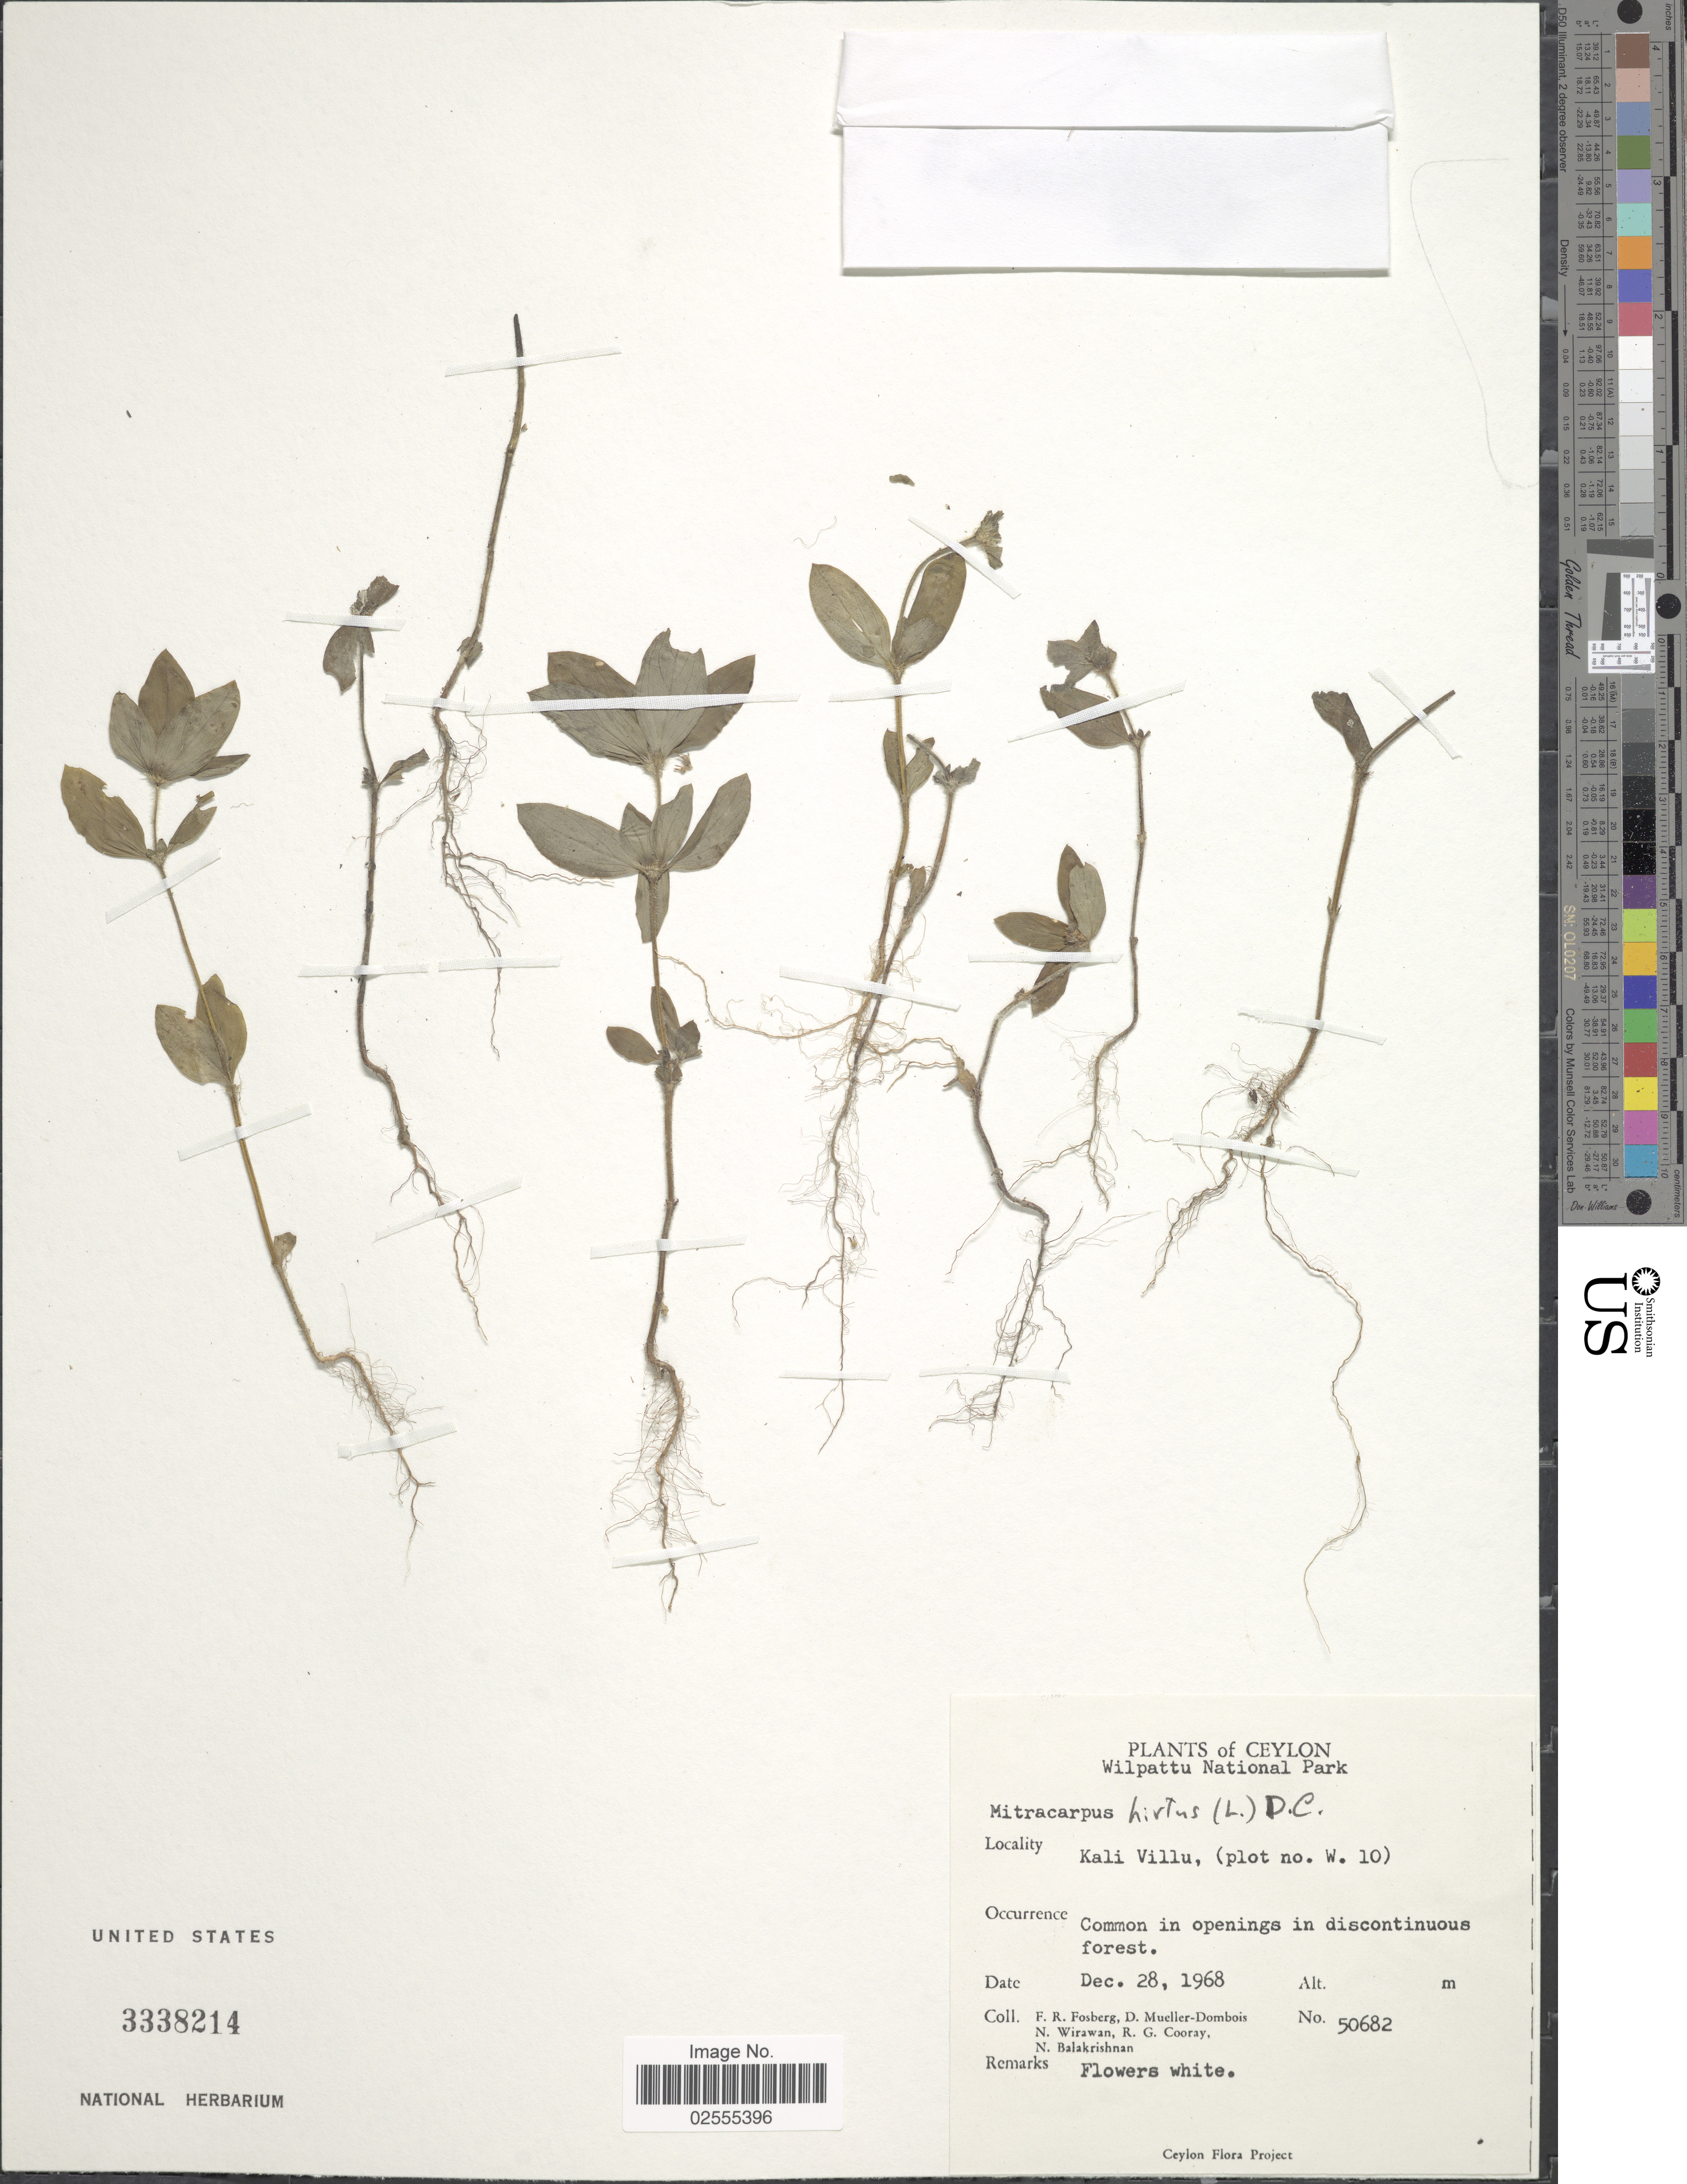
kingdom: Plantae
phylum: Tracheophyta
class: Magnoliopsida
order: Gentianales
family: Rubiaceae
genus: Mitracarpus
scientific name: Mitracarpus hirtus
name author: (L.) DC.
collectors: F. R. Fosberg, D. Mueller-Dombois, N. Wirawan, R. Cooray & N. Balakrishnan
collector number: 50682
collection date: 1968-12-28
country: Sri Lanka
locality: Ceylon. Wilpattu National Park. Kali Vilu, (pot no. W. 10)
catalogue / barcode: US 3338214